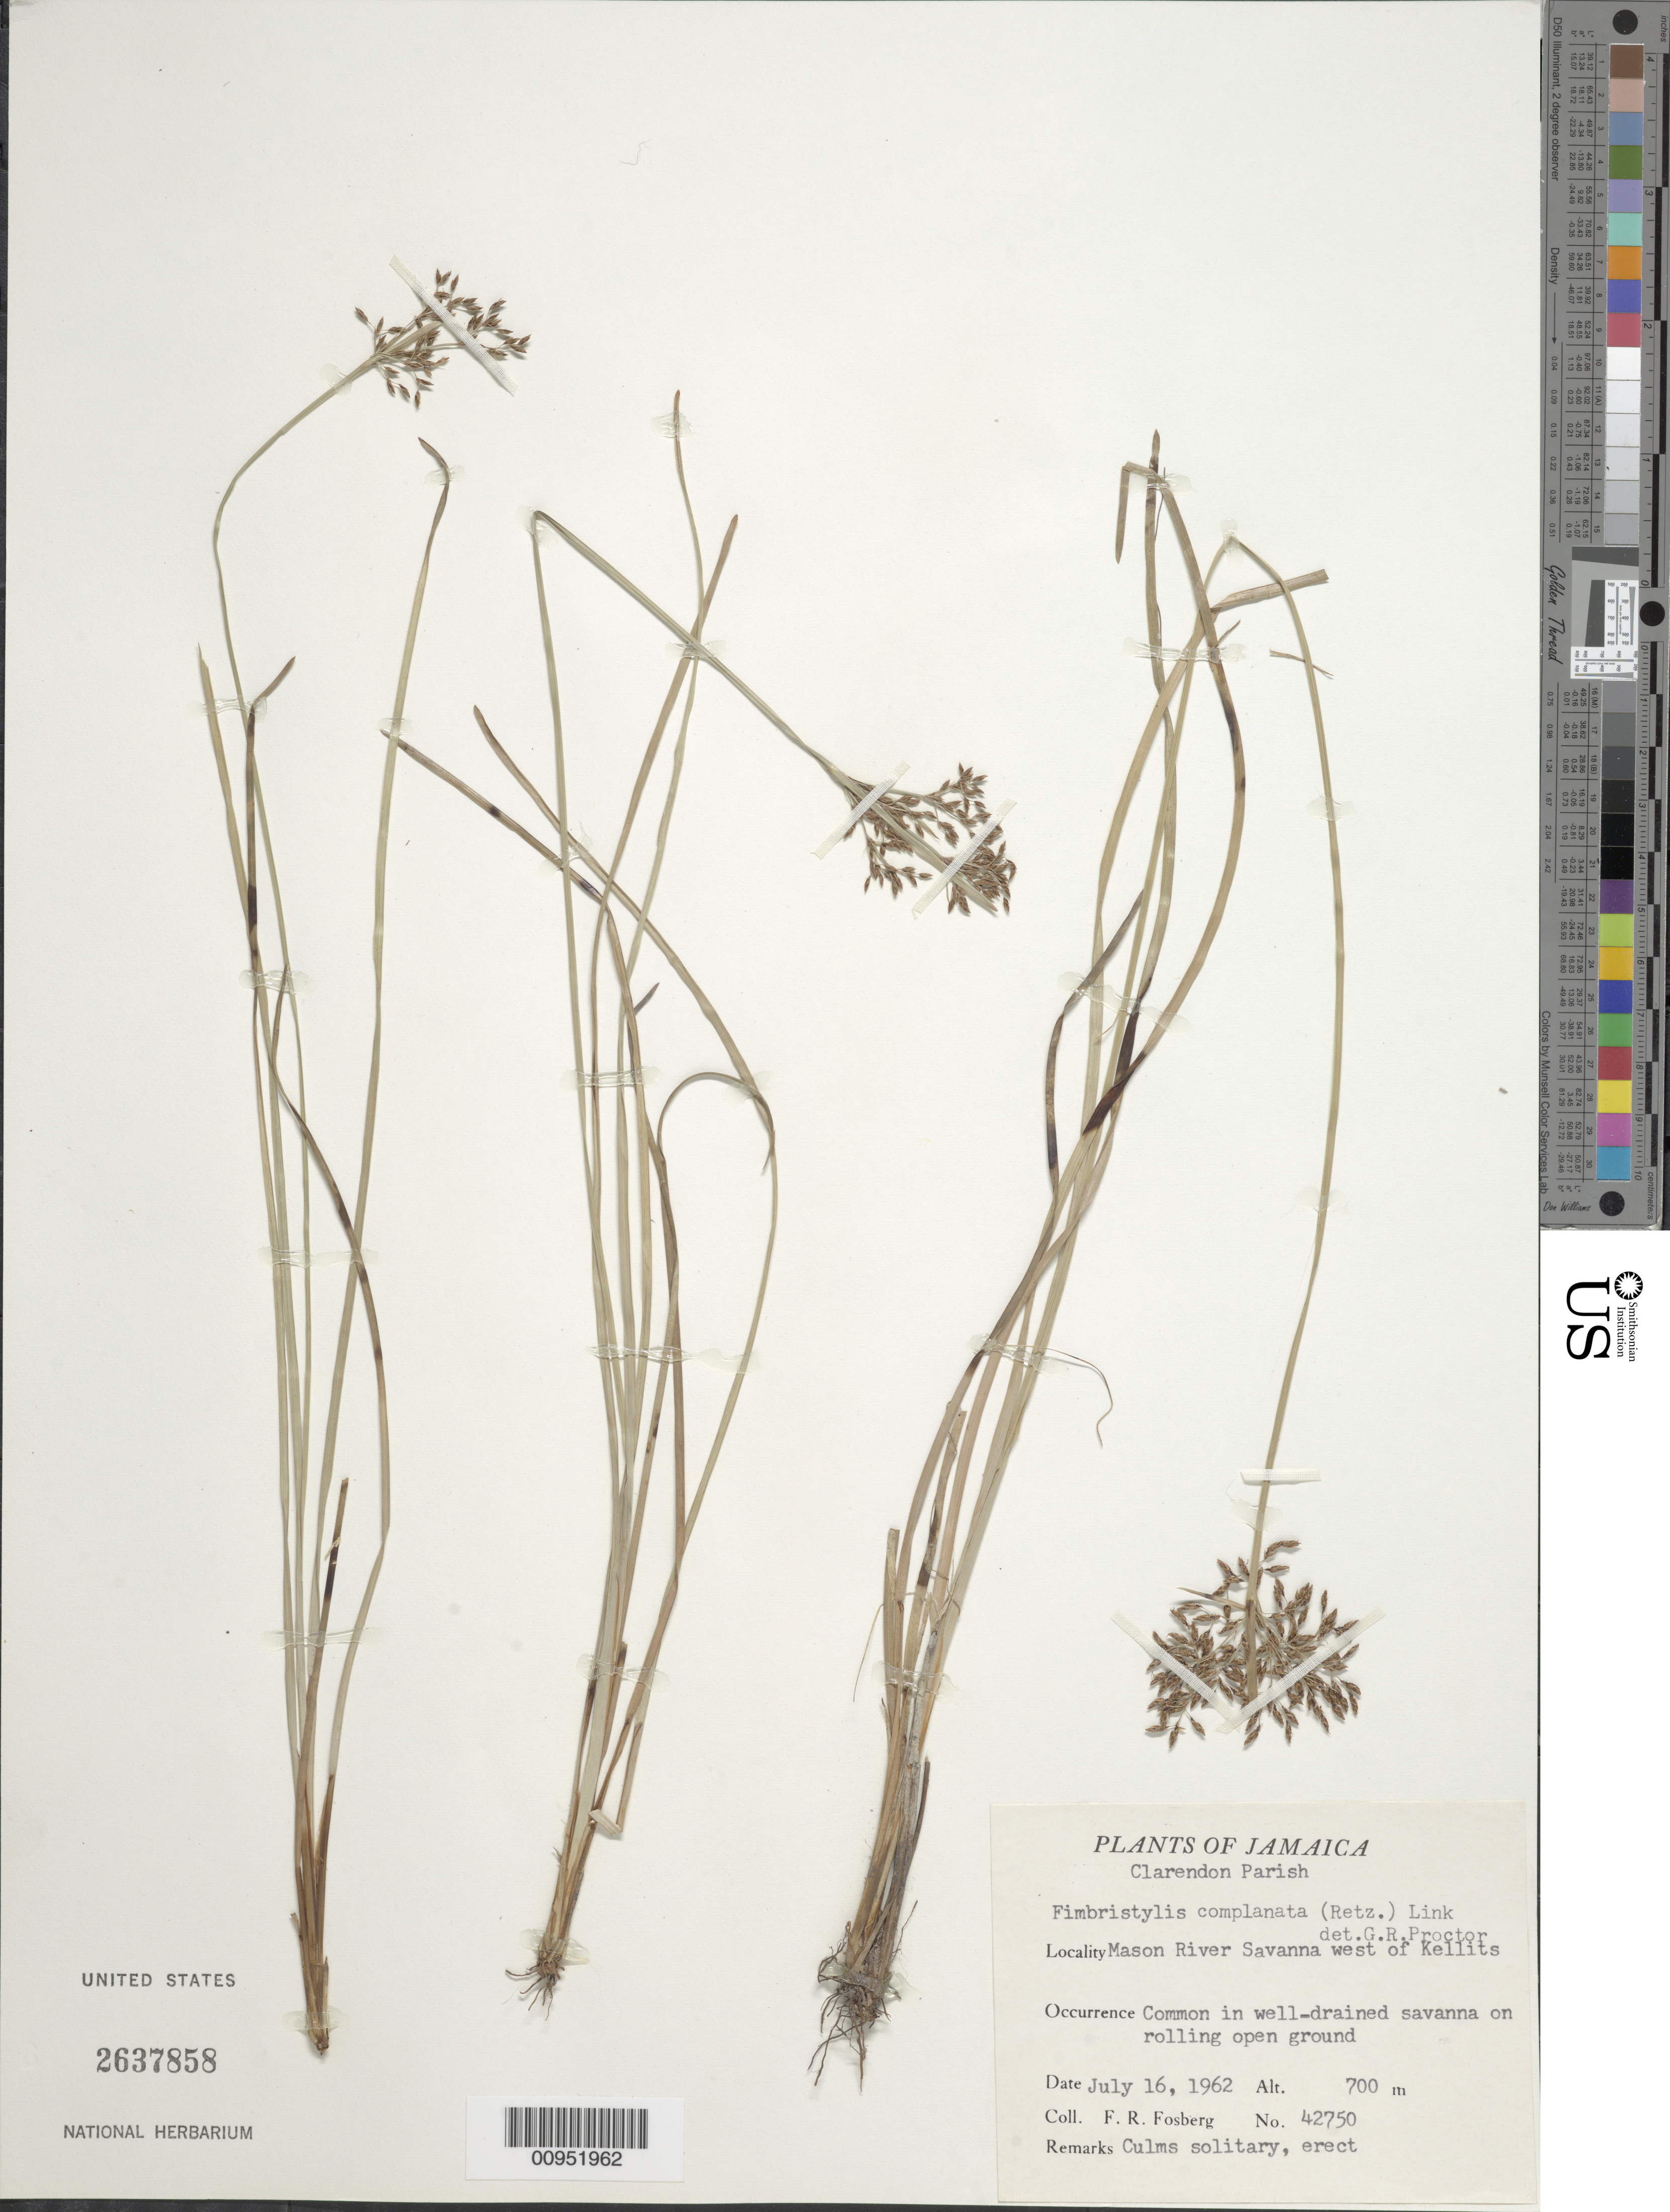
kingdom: Plantae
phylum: Tracheophyta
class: Liliopsida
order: Poales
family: Cyperaceae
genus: Fimbristylis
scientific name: Fimbristylis complanata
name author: (Retz.) Link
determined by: Proctor, G. R.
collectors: F. R. Fosberg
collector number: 42750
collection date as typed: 16 Jul 1962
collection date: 1962-07-16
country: Jamaica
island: Jamaica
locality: Mason River Savanna, W of Kellits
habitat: In well-drained savanna on rolling open ground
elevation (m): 700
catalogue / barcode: US 2637858